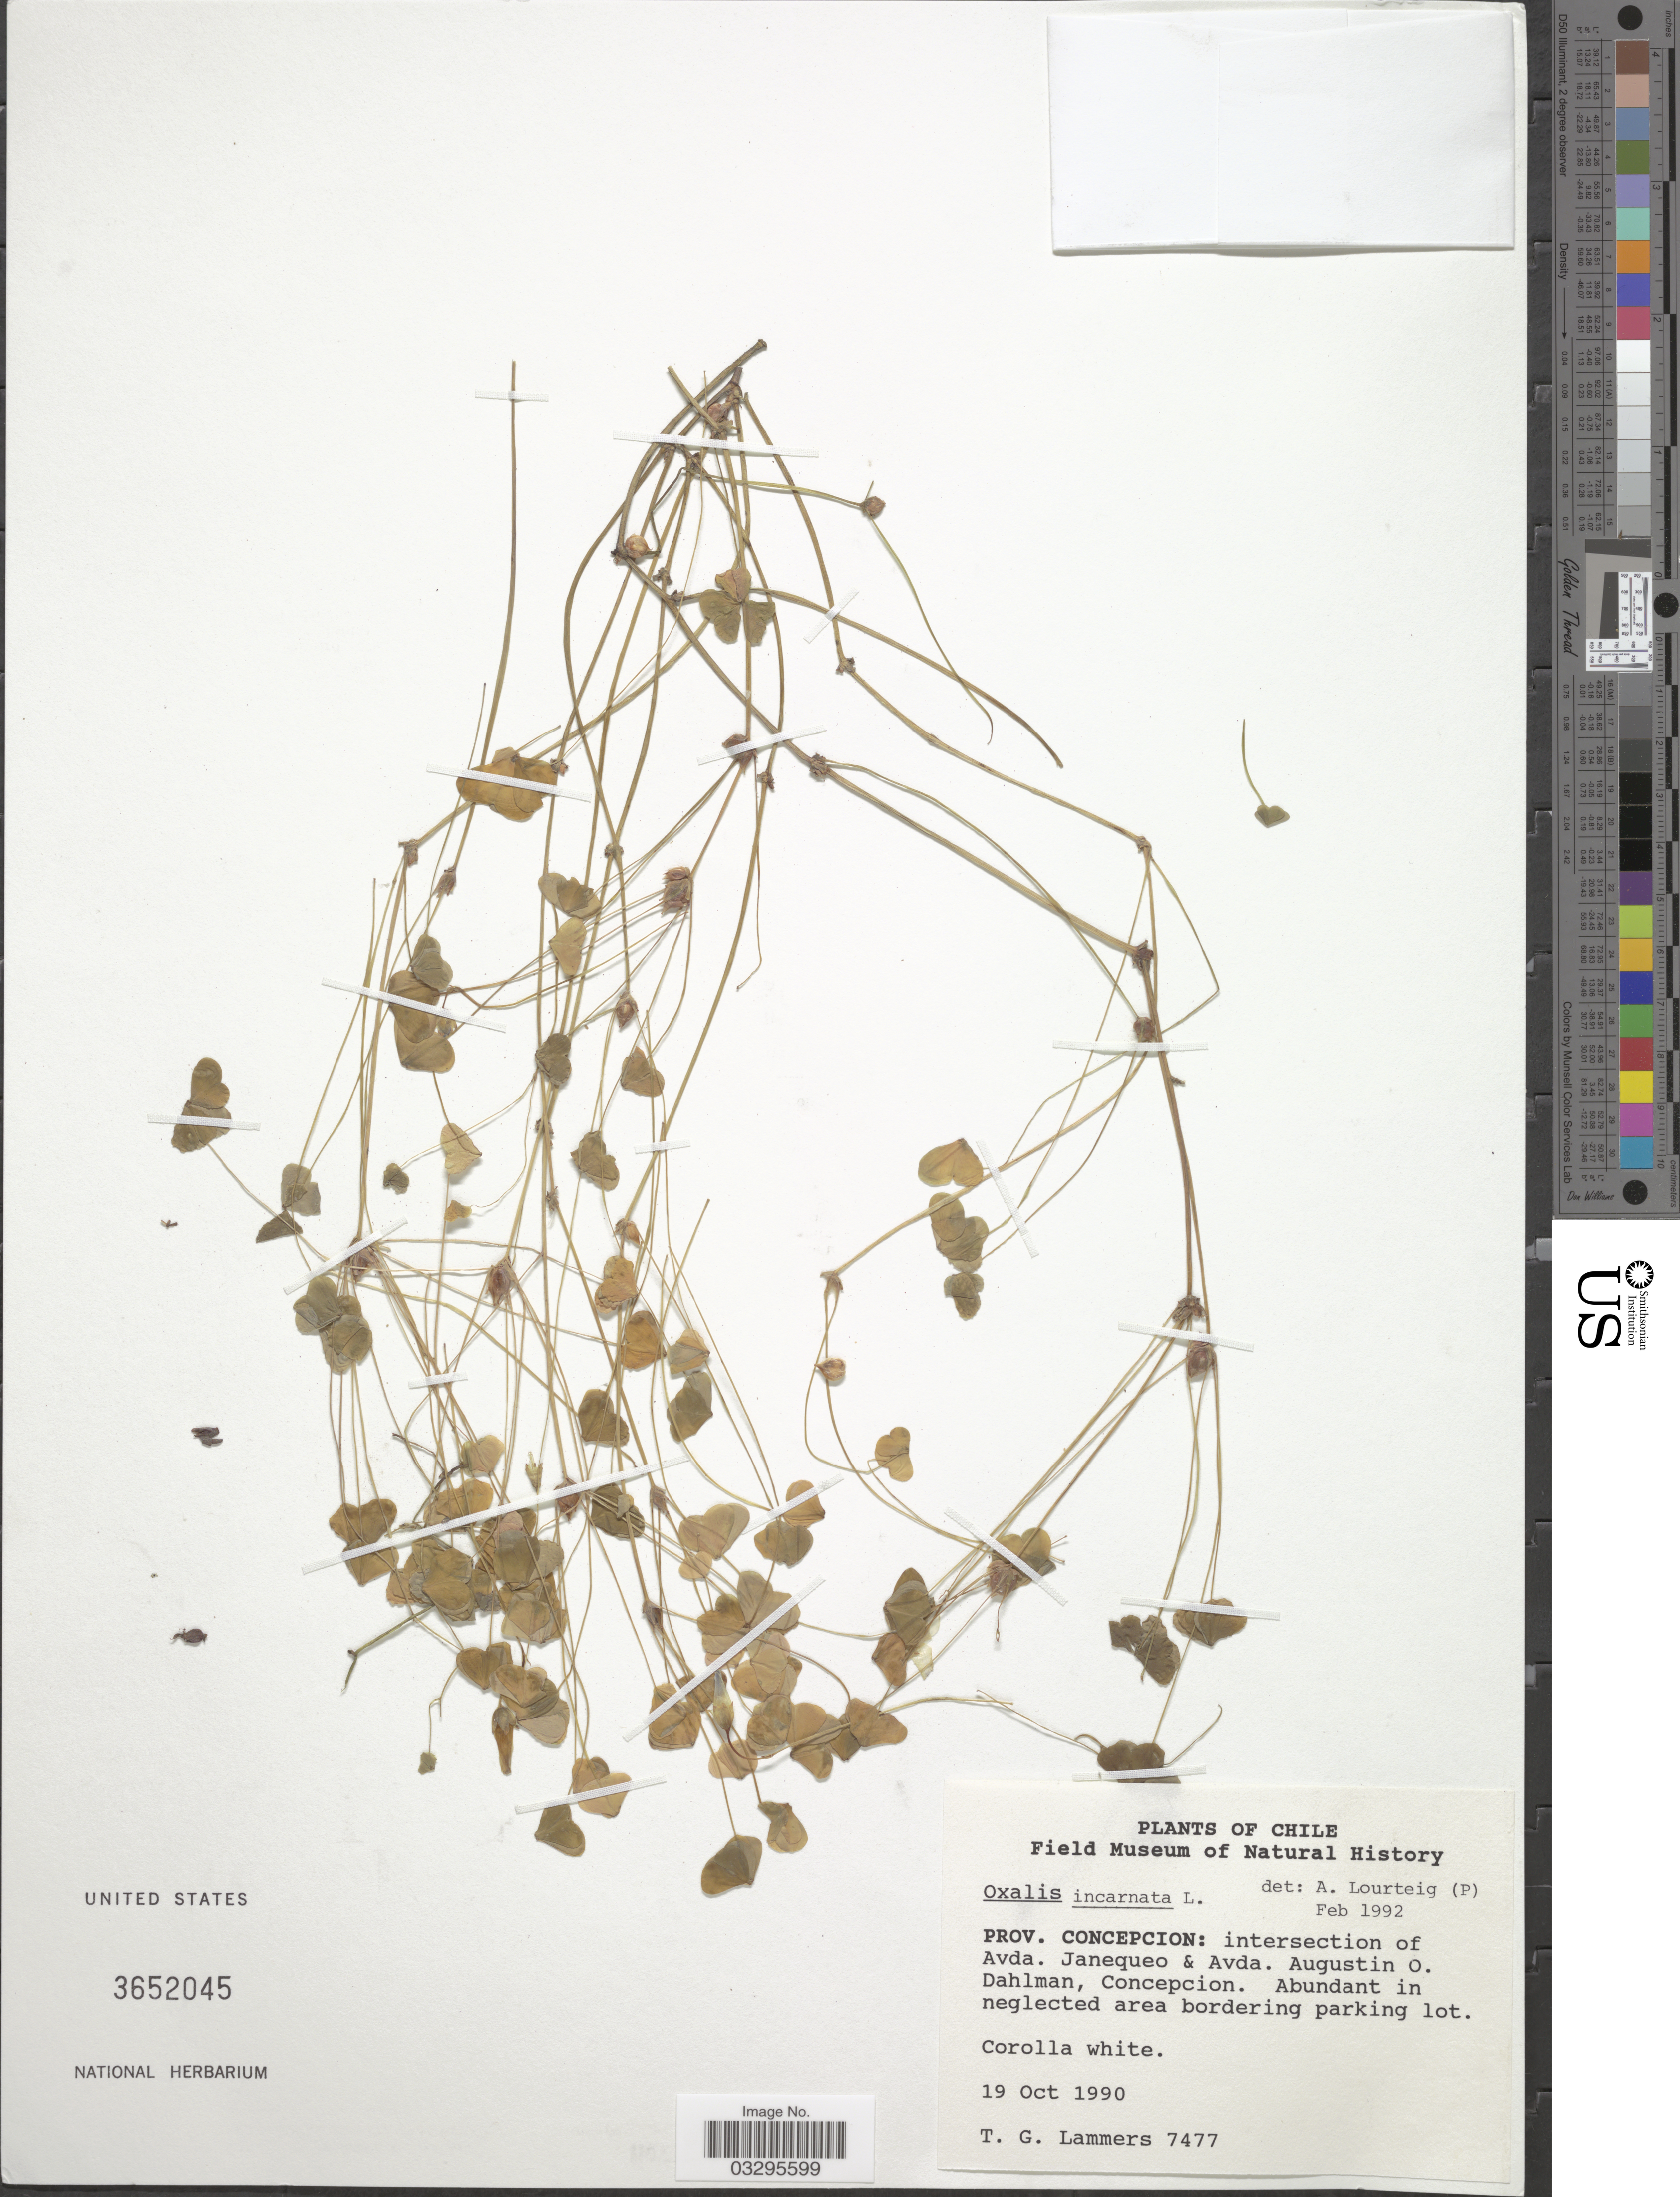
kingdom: Plantae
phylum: Tracheophyta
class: Magnoliopsida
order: Oxalidales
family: Oxalidaceae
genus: Oxalis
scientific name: Oxalis incarnata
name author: L.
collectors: T. Lammers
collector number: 7477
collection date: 1990-10-19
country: Paraguay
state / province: Concepcion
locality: Intersection of Avda. Janequeo & Avda. Augustin O. Dahlman, Concepcion.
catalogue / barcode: US 3652045